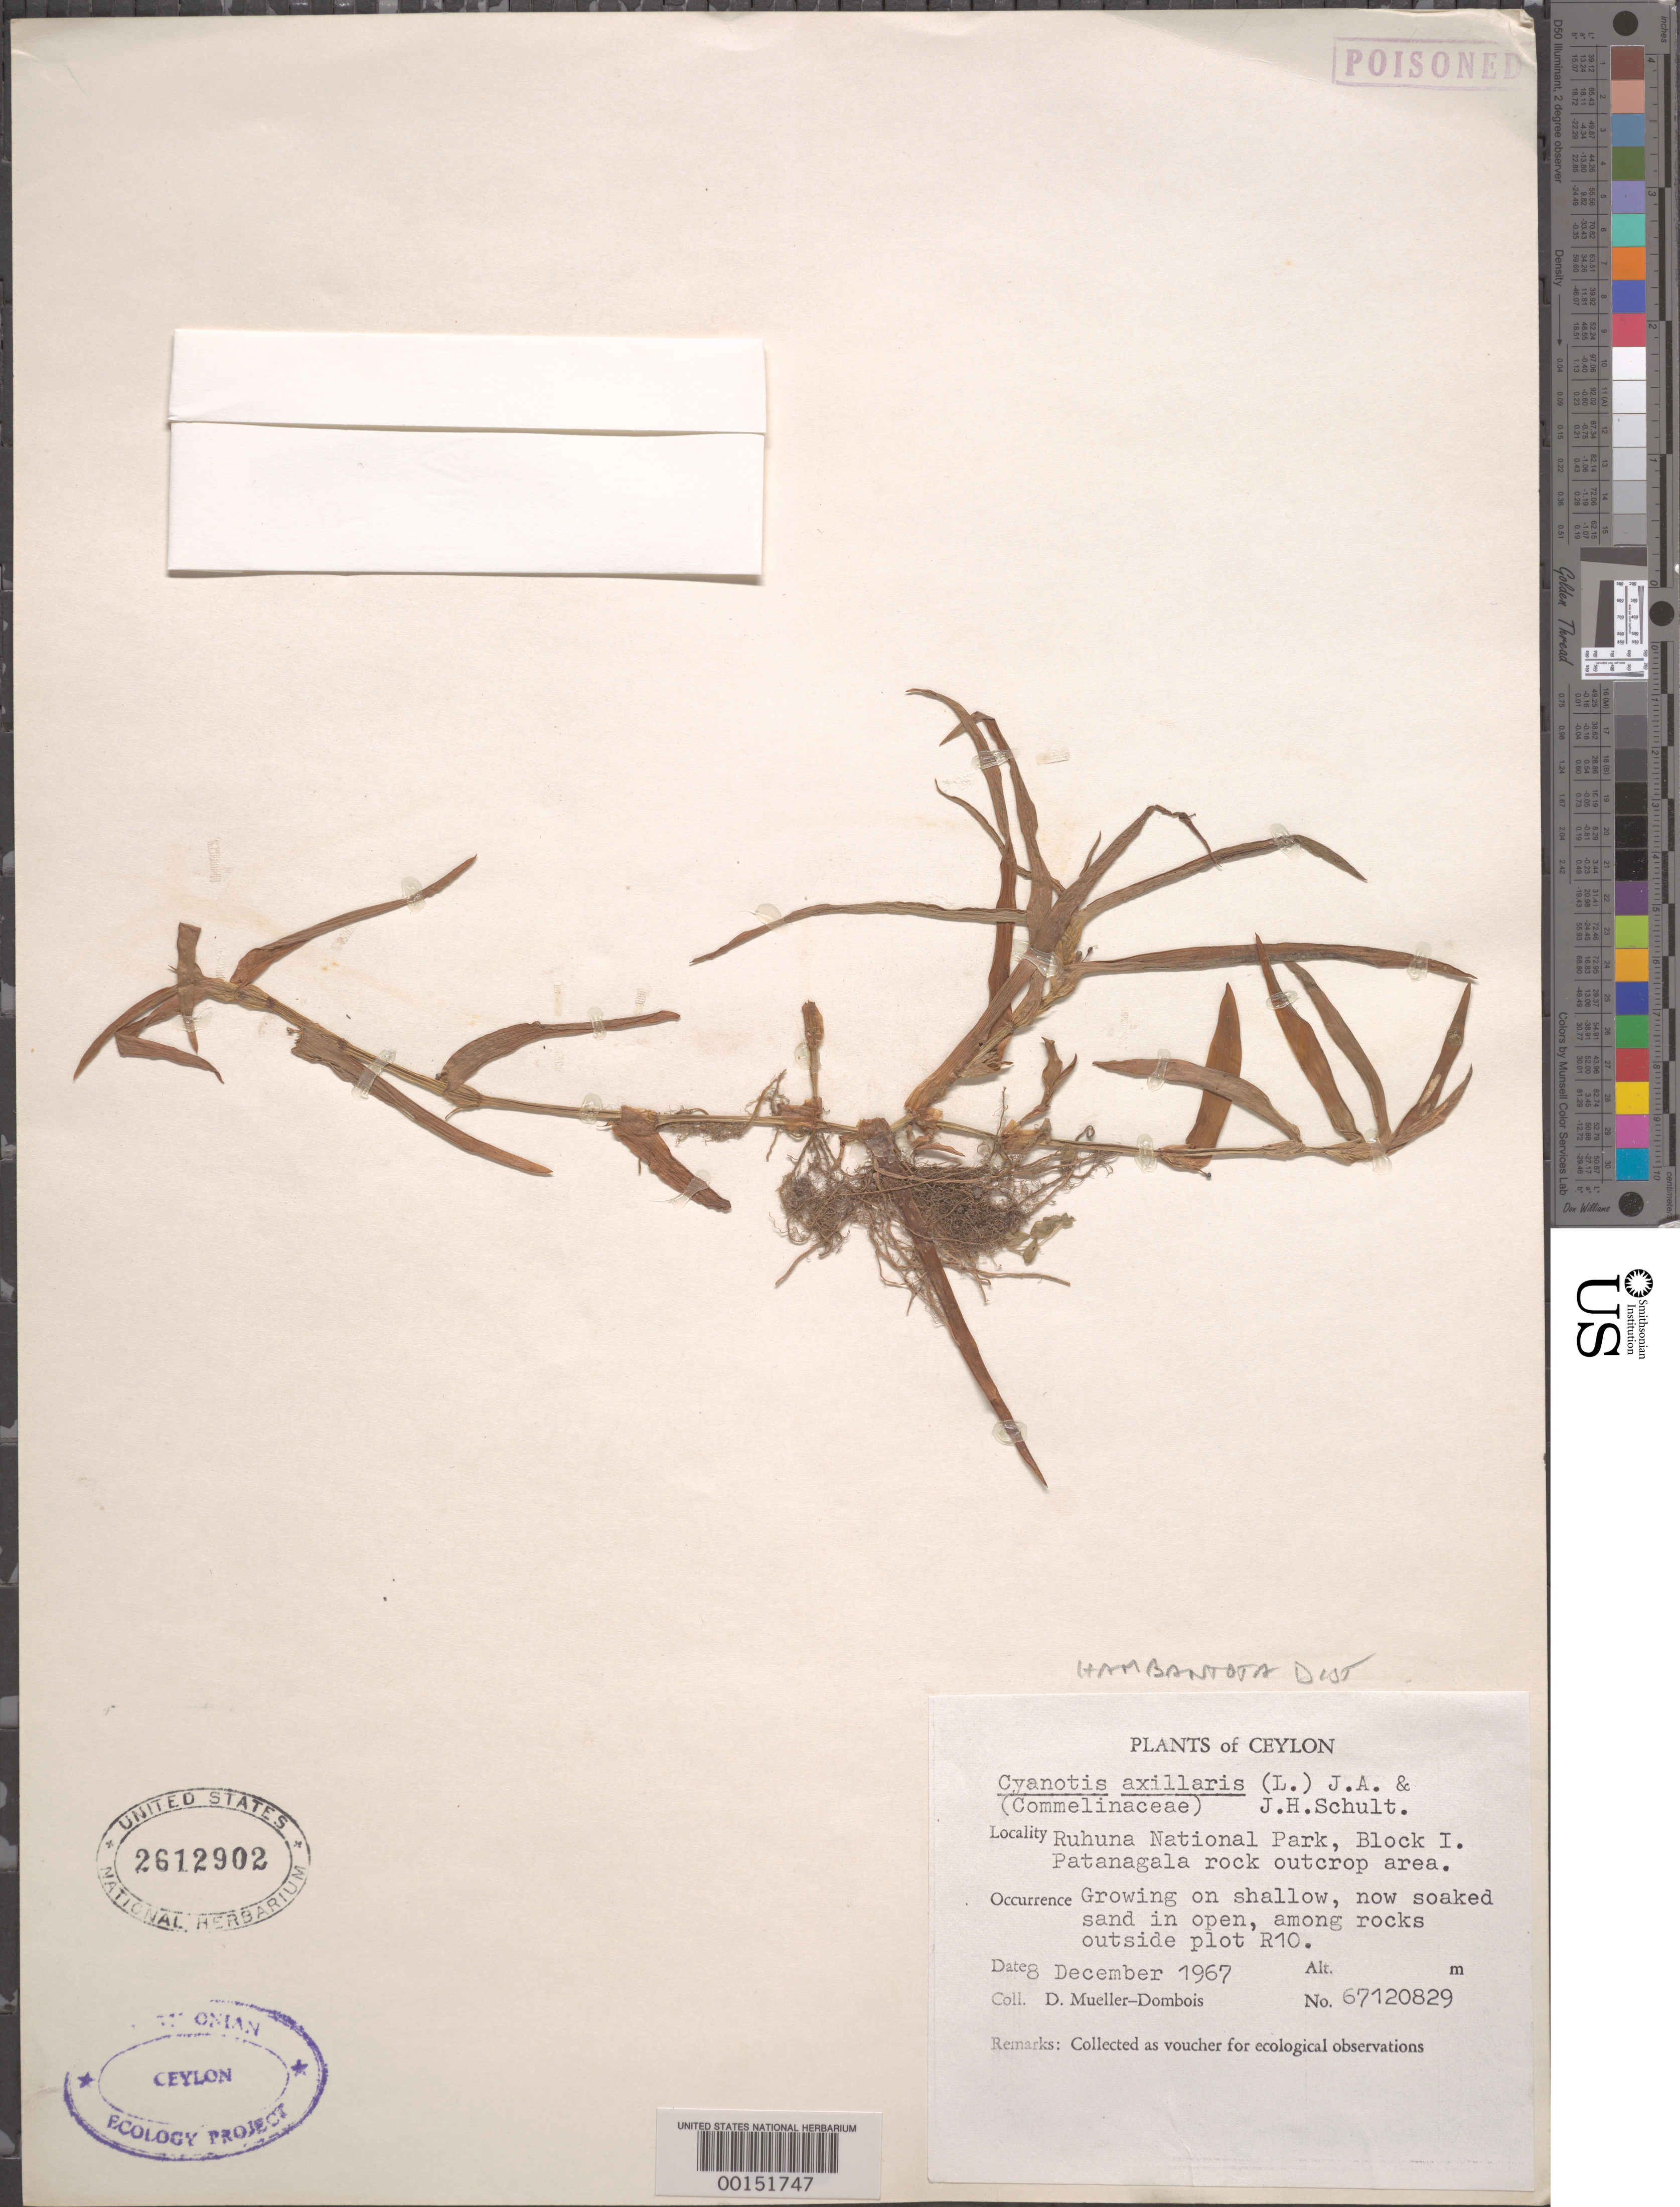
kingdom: Plantae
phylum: Tracheophyta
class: Liliopsida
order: Commelinales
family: Commelinaceae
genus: Cyanotis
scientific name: Cyanotis axillaris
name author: (L.) D. Don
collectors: D. Mueller-Dombois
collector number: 67120829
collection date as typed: Dec 1967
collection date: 1967-12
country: Sri Lanka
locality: Ruhuna national park; patanagala rock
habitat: Open, wet shallow sand among rocks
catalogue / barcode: US 2612902